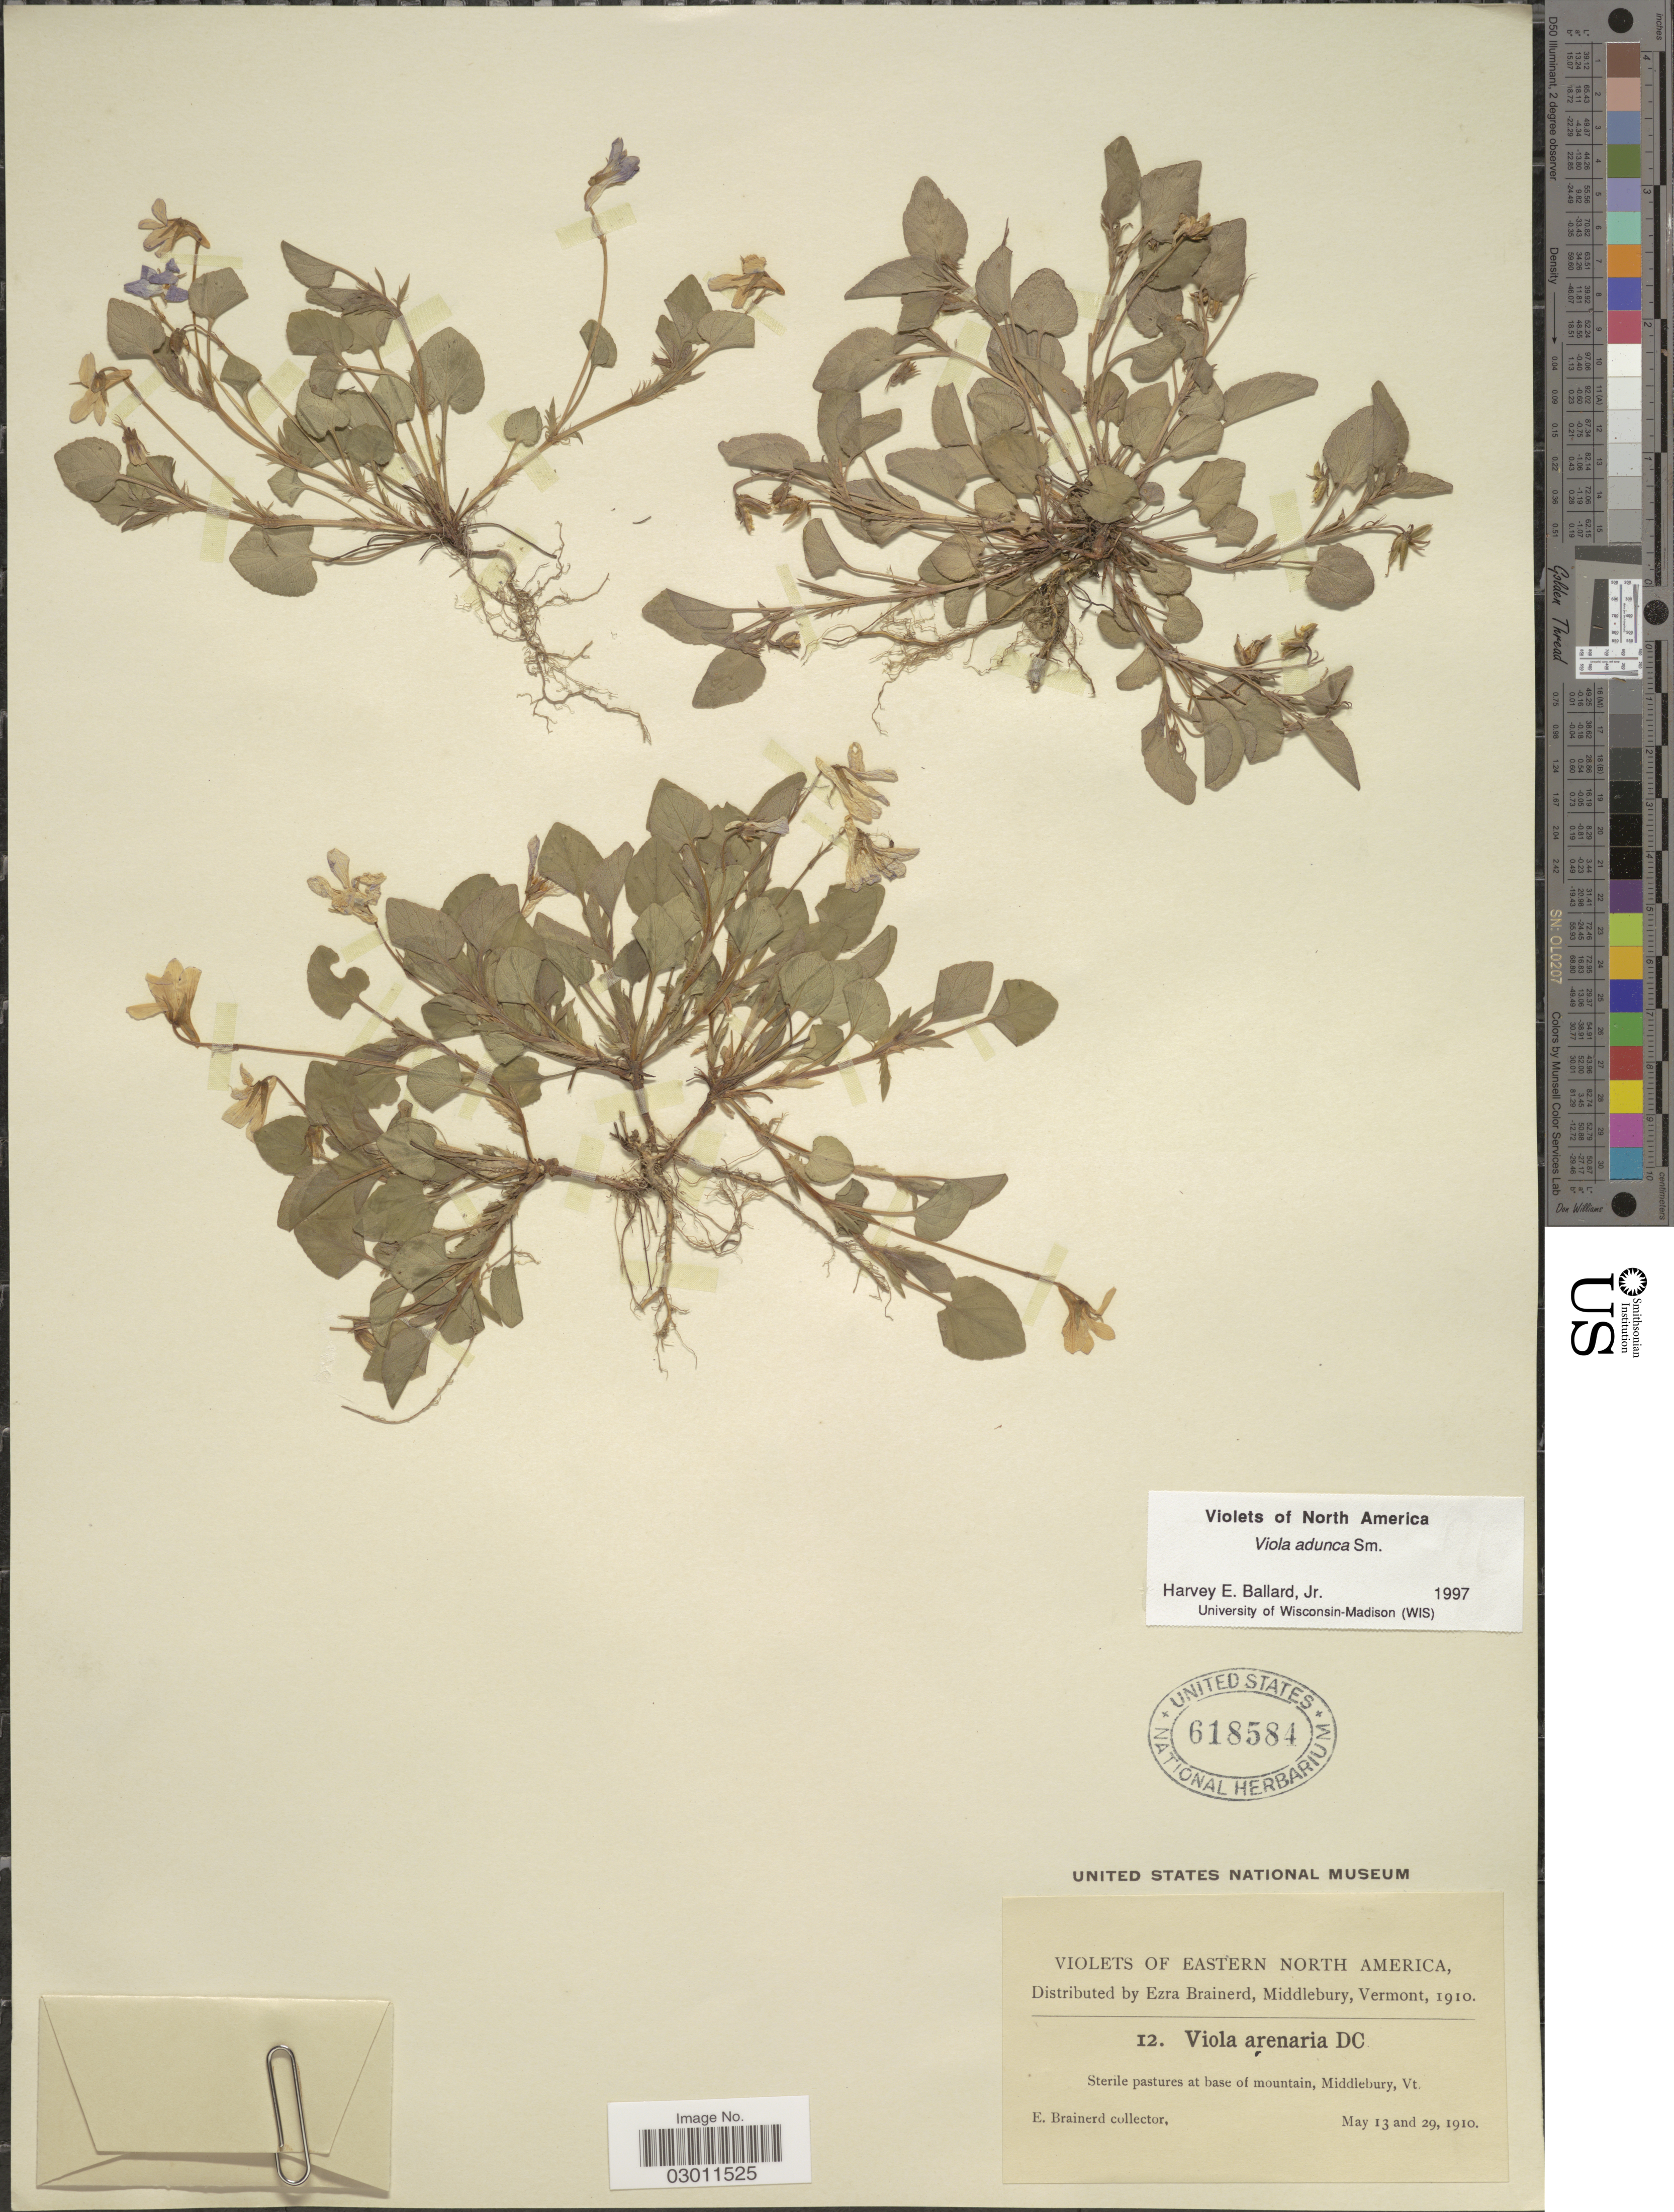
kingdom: Plantae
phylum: Tracheophyta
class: Magnoliopsida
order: Malpighiales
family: Violaceae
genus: Viola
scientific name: Viola adunca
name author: Sm.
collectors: E. Brainerd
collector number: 12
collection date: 1910-05-13/1910-05-29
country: United States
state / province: Vermont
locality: Sterile pastures at base of mountain, Middlebury, Vt., Eastern North America.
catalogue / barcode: US 618584